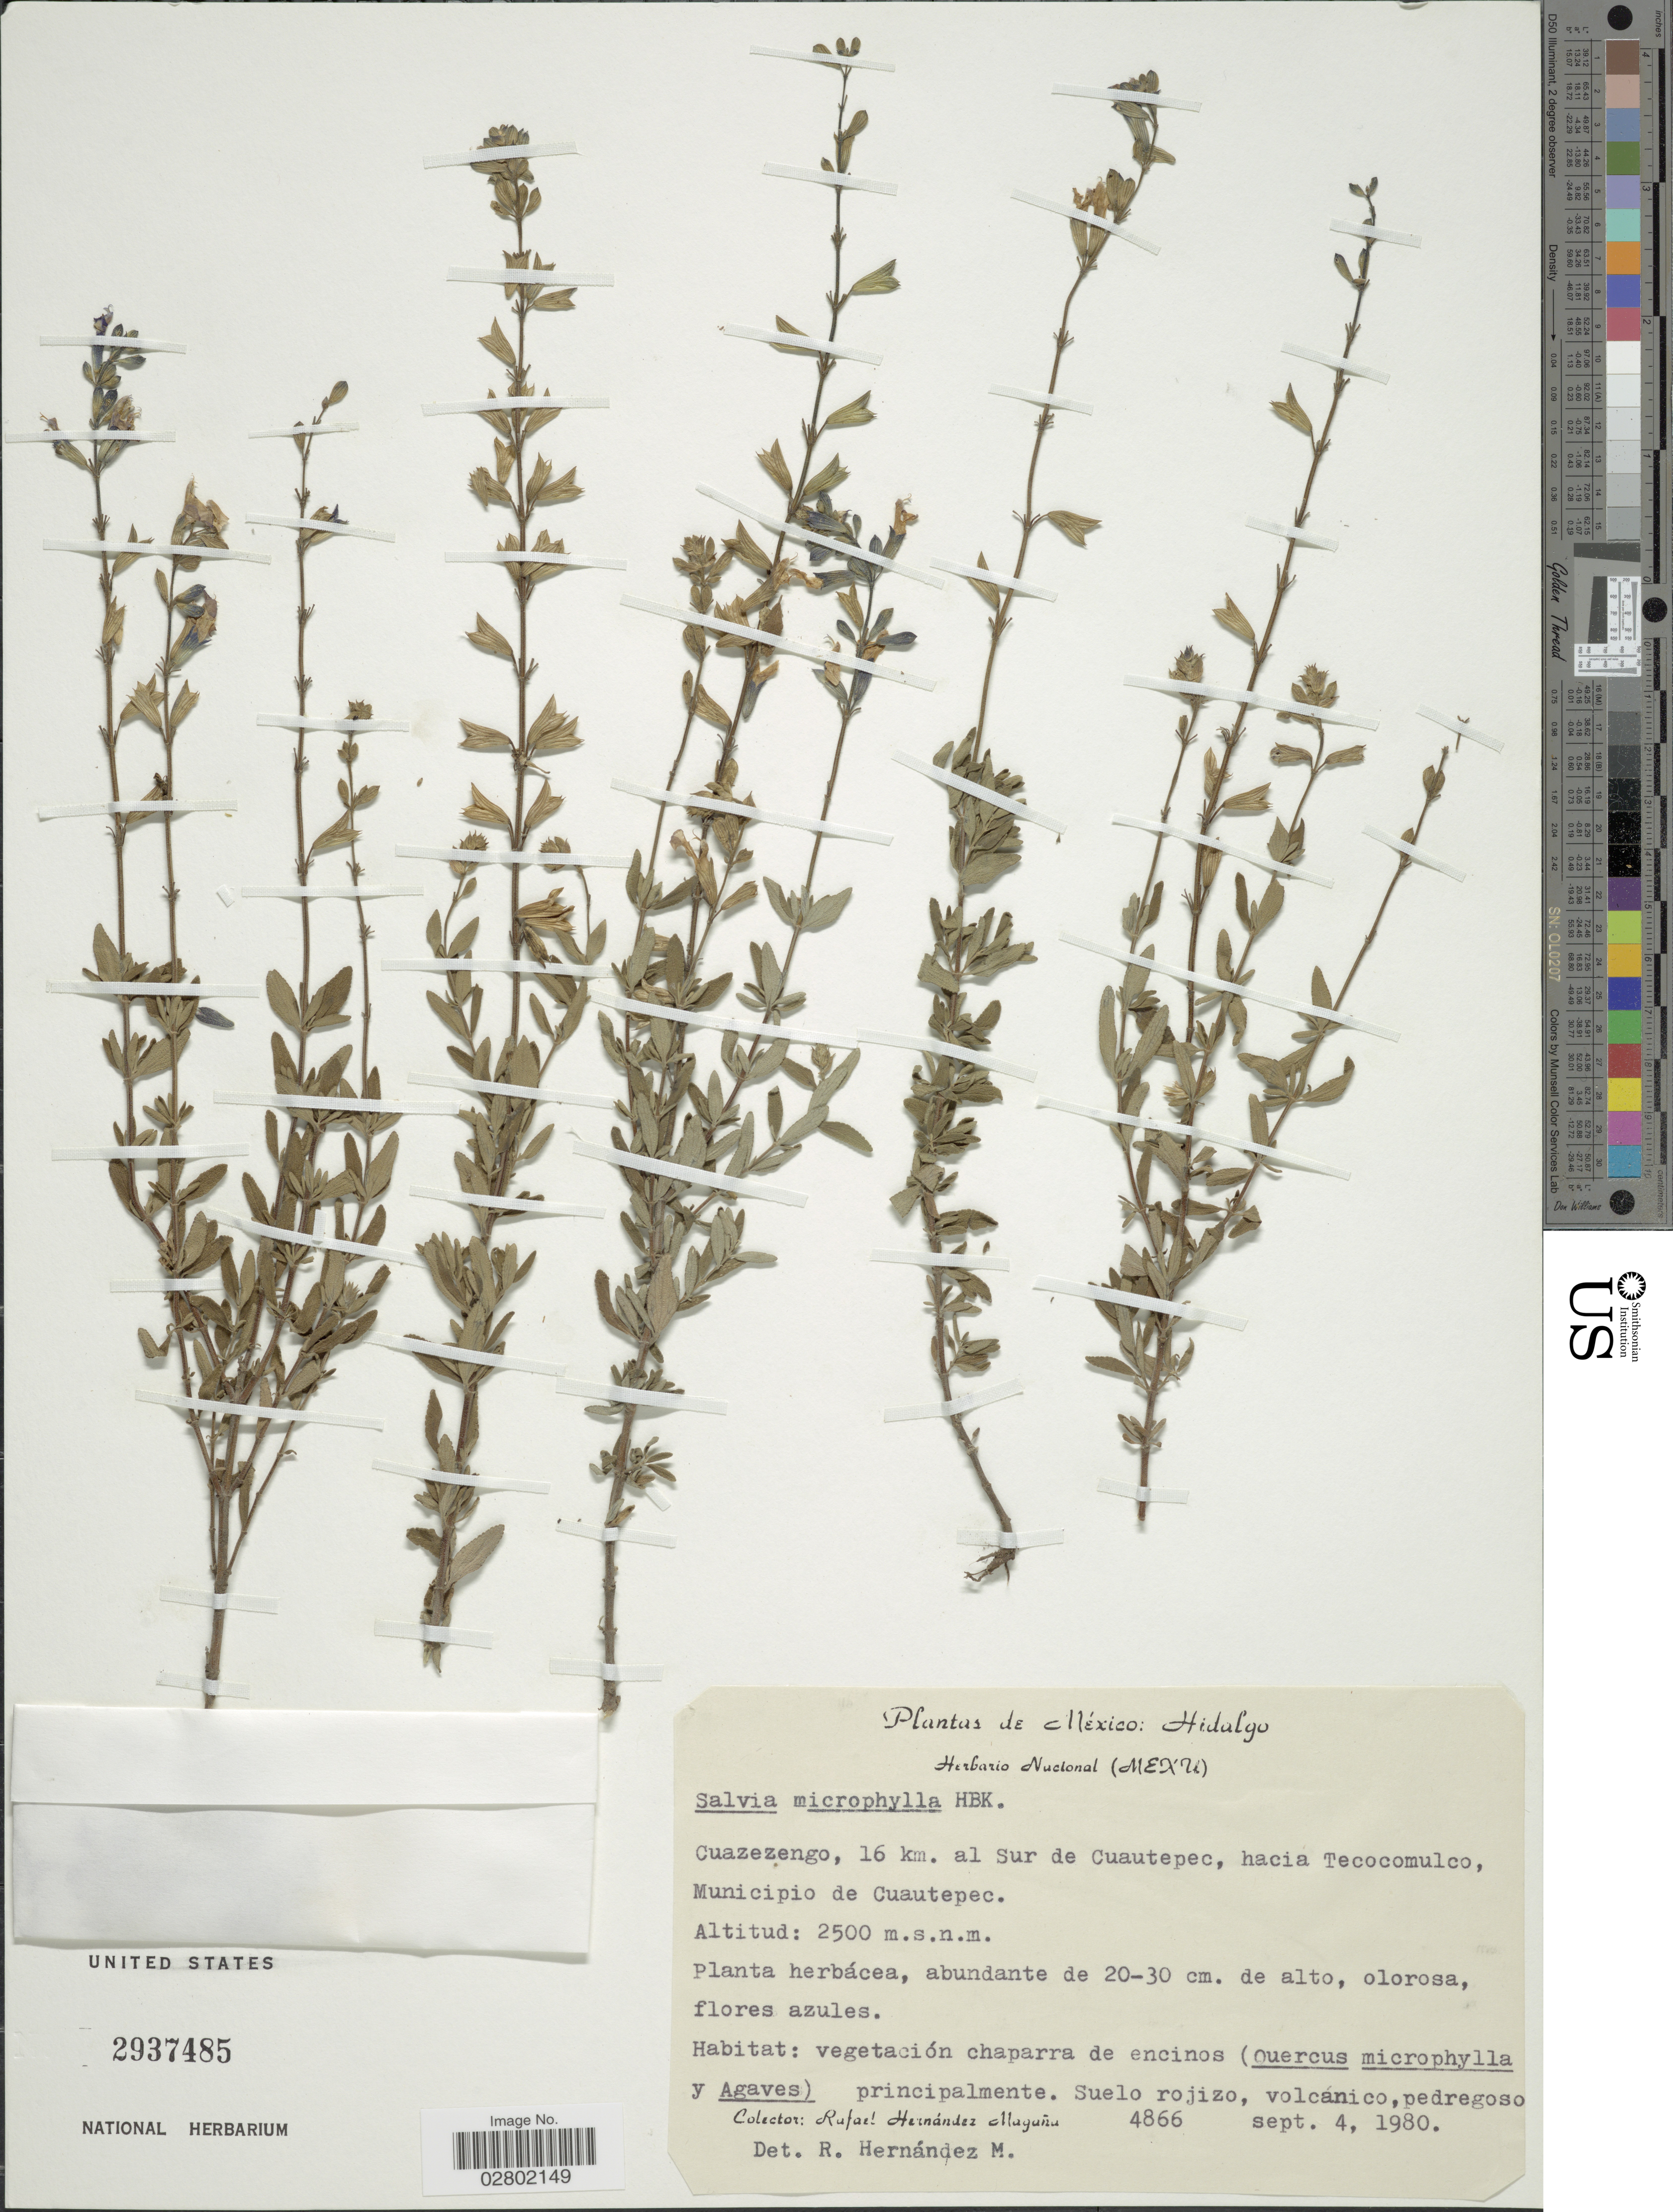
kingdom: Plantae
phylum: Tracheophyta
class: Magnoliopsida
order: Lamiales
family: Lamiaceae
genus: Salvia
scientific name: Salvia microphylla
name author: Kunth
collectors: R. Hernández-M.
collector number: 4866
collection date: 1980-09-04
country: Mexico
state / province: Hidalgo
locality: Cuazezengo, 16 km al Sur de Cuautepec, hacia Tecocomulco, Municipio de Cuautepec.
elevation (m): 2500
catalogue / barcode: US 2937485